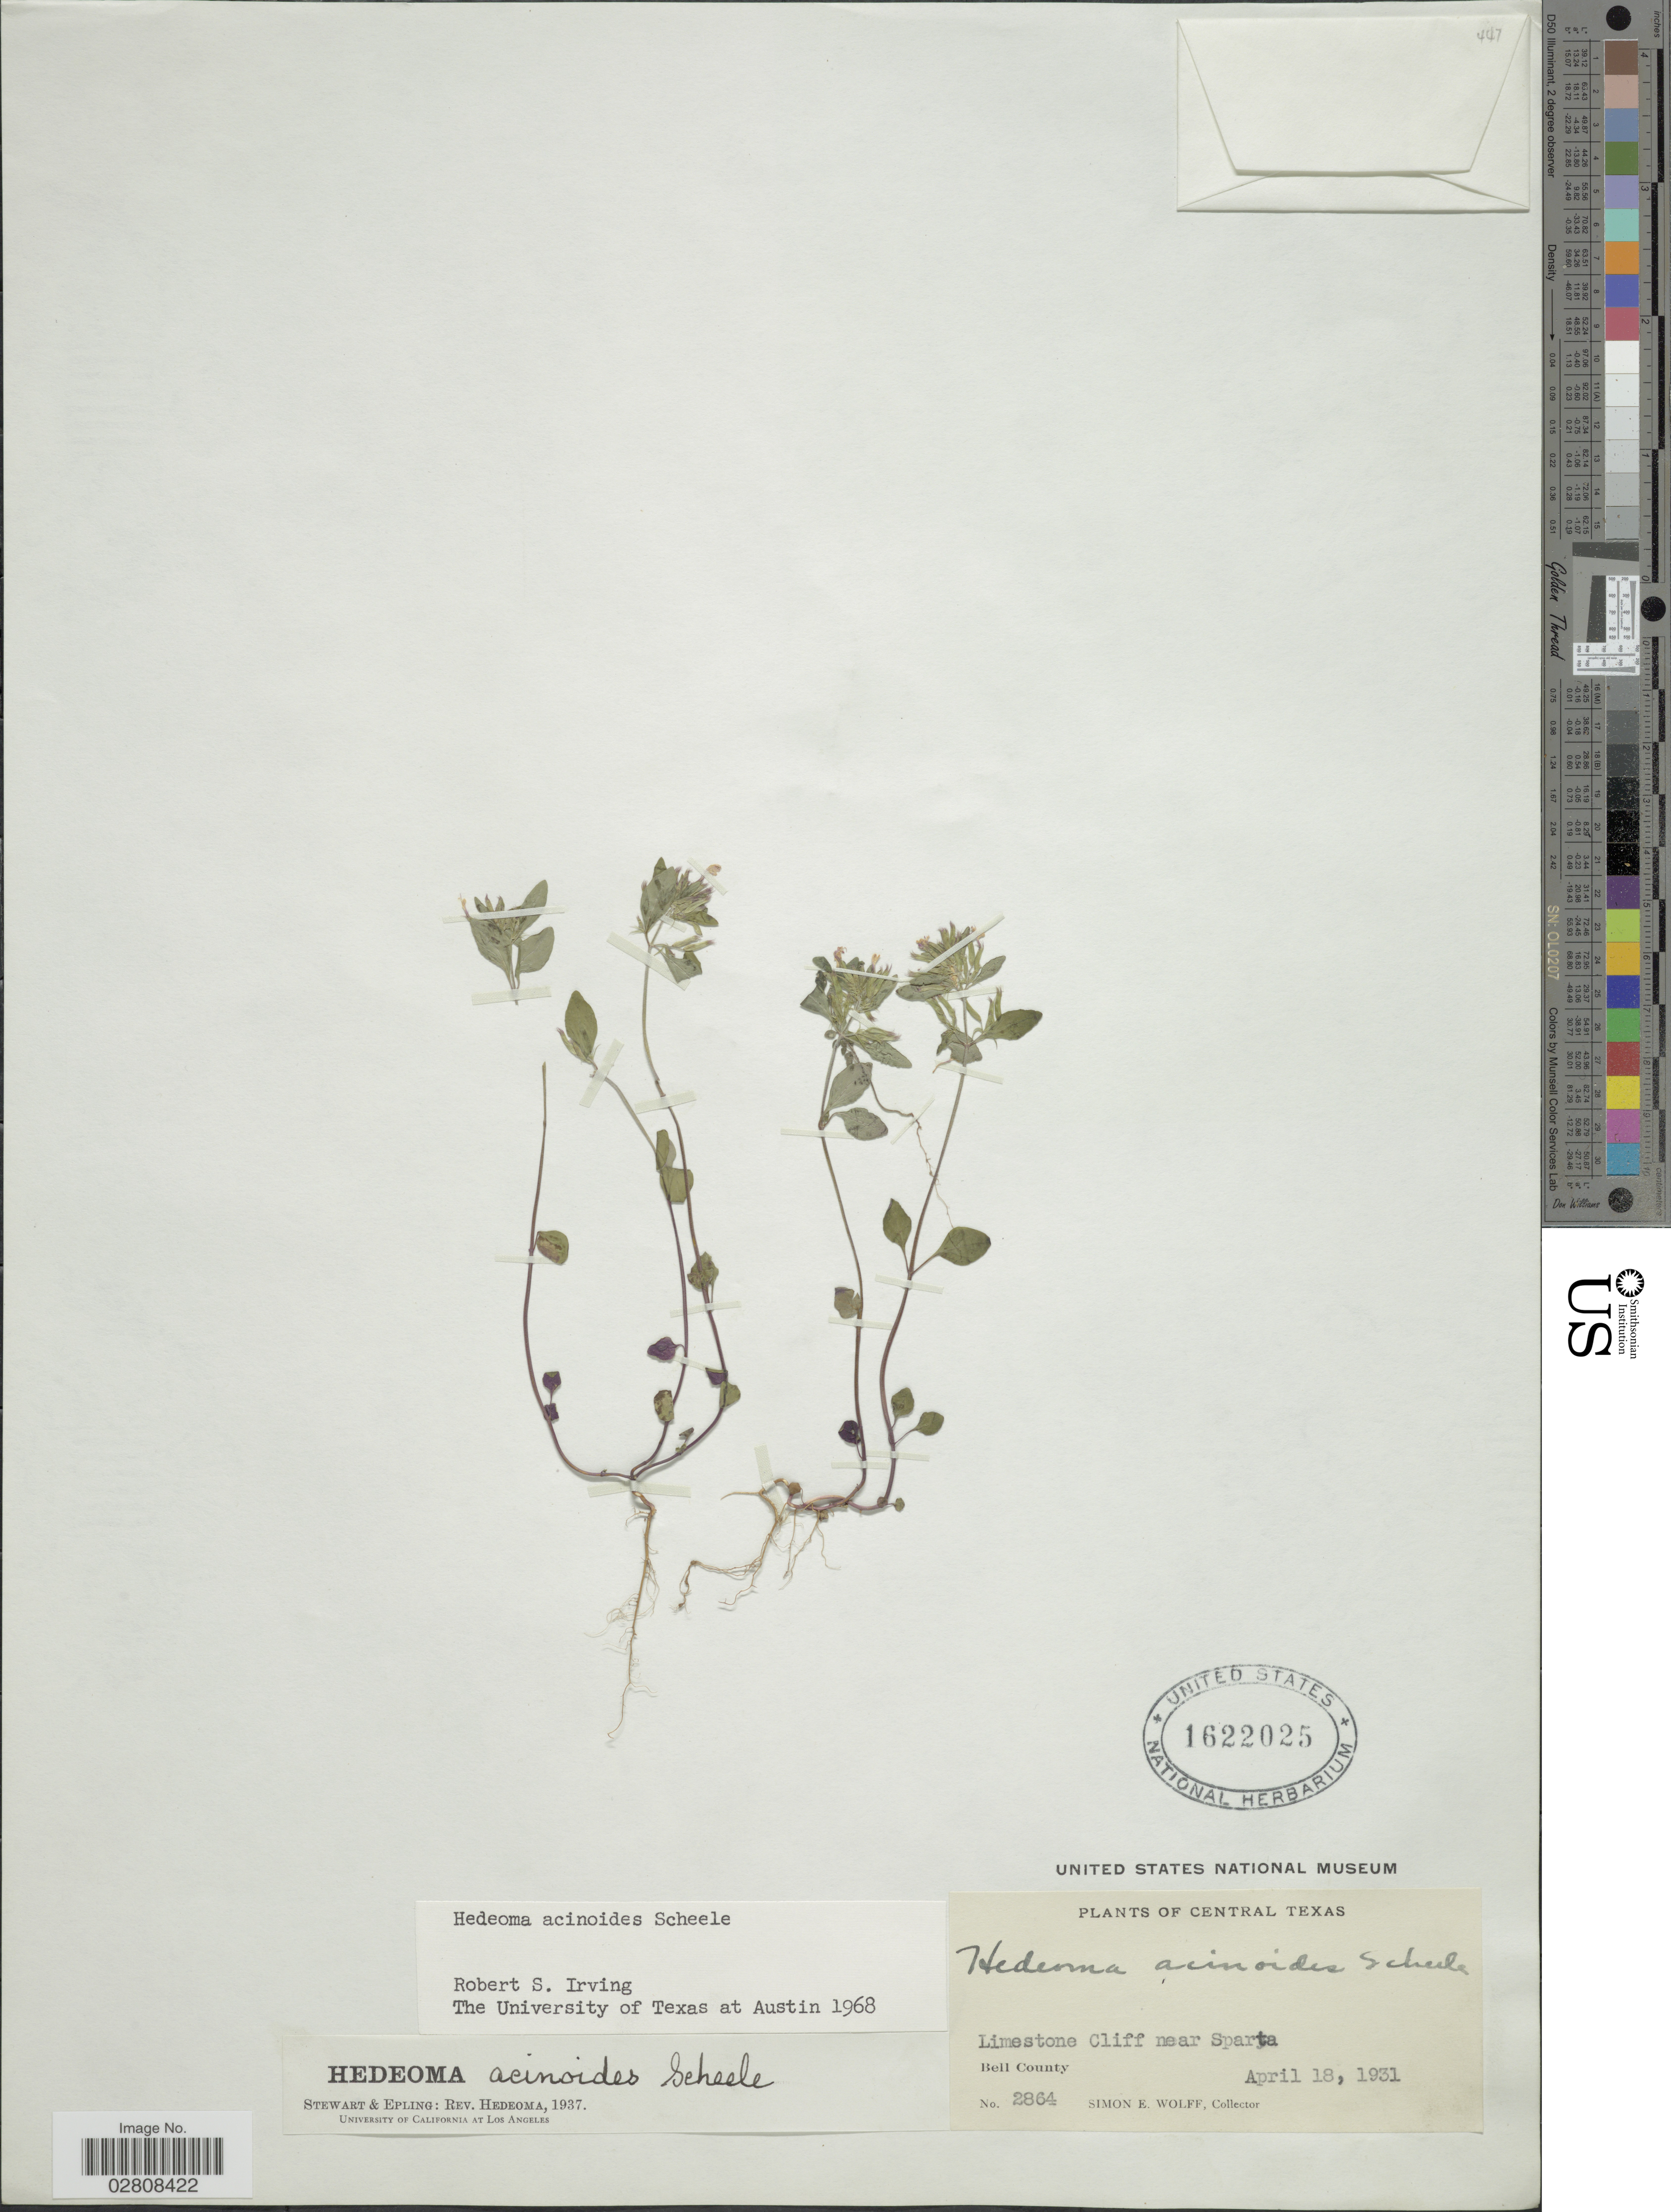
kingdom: Plantae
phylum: Tracheophyta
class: Magnoliopsida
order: Lamiales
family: Lamiaceae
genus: Hedeoma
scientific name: Hedeoma acinoides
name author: Scheele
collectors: S. E. Wolff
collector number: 2864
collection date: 1931-04-18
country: United States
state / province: Texas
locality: Central Texas. Limestone Cliff near Sparta. Bell County.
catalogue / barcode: US 1622025